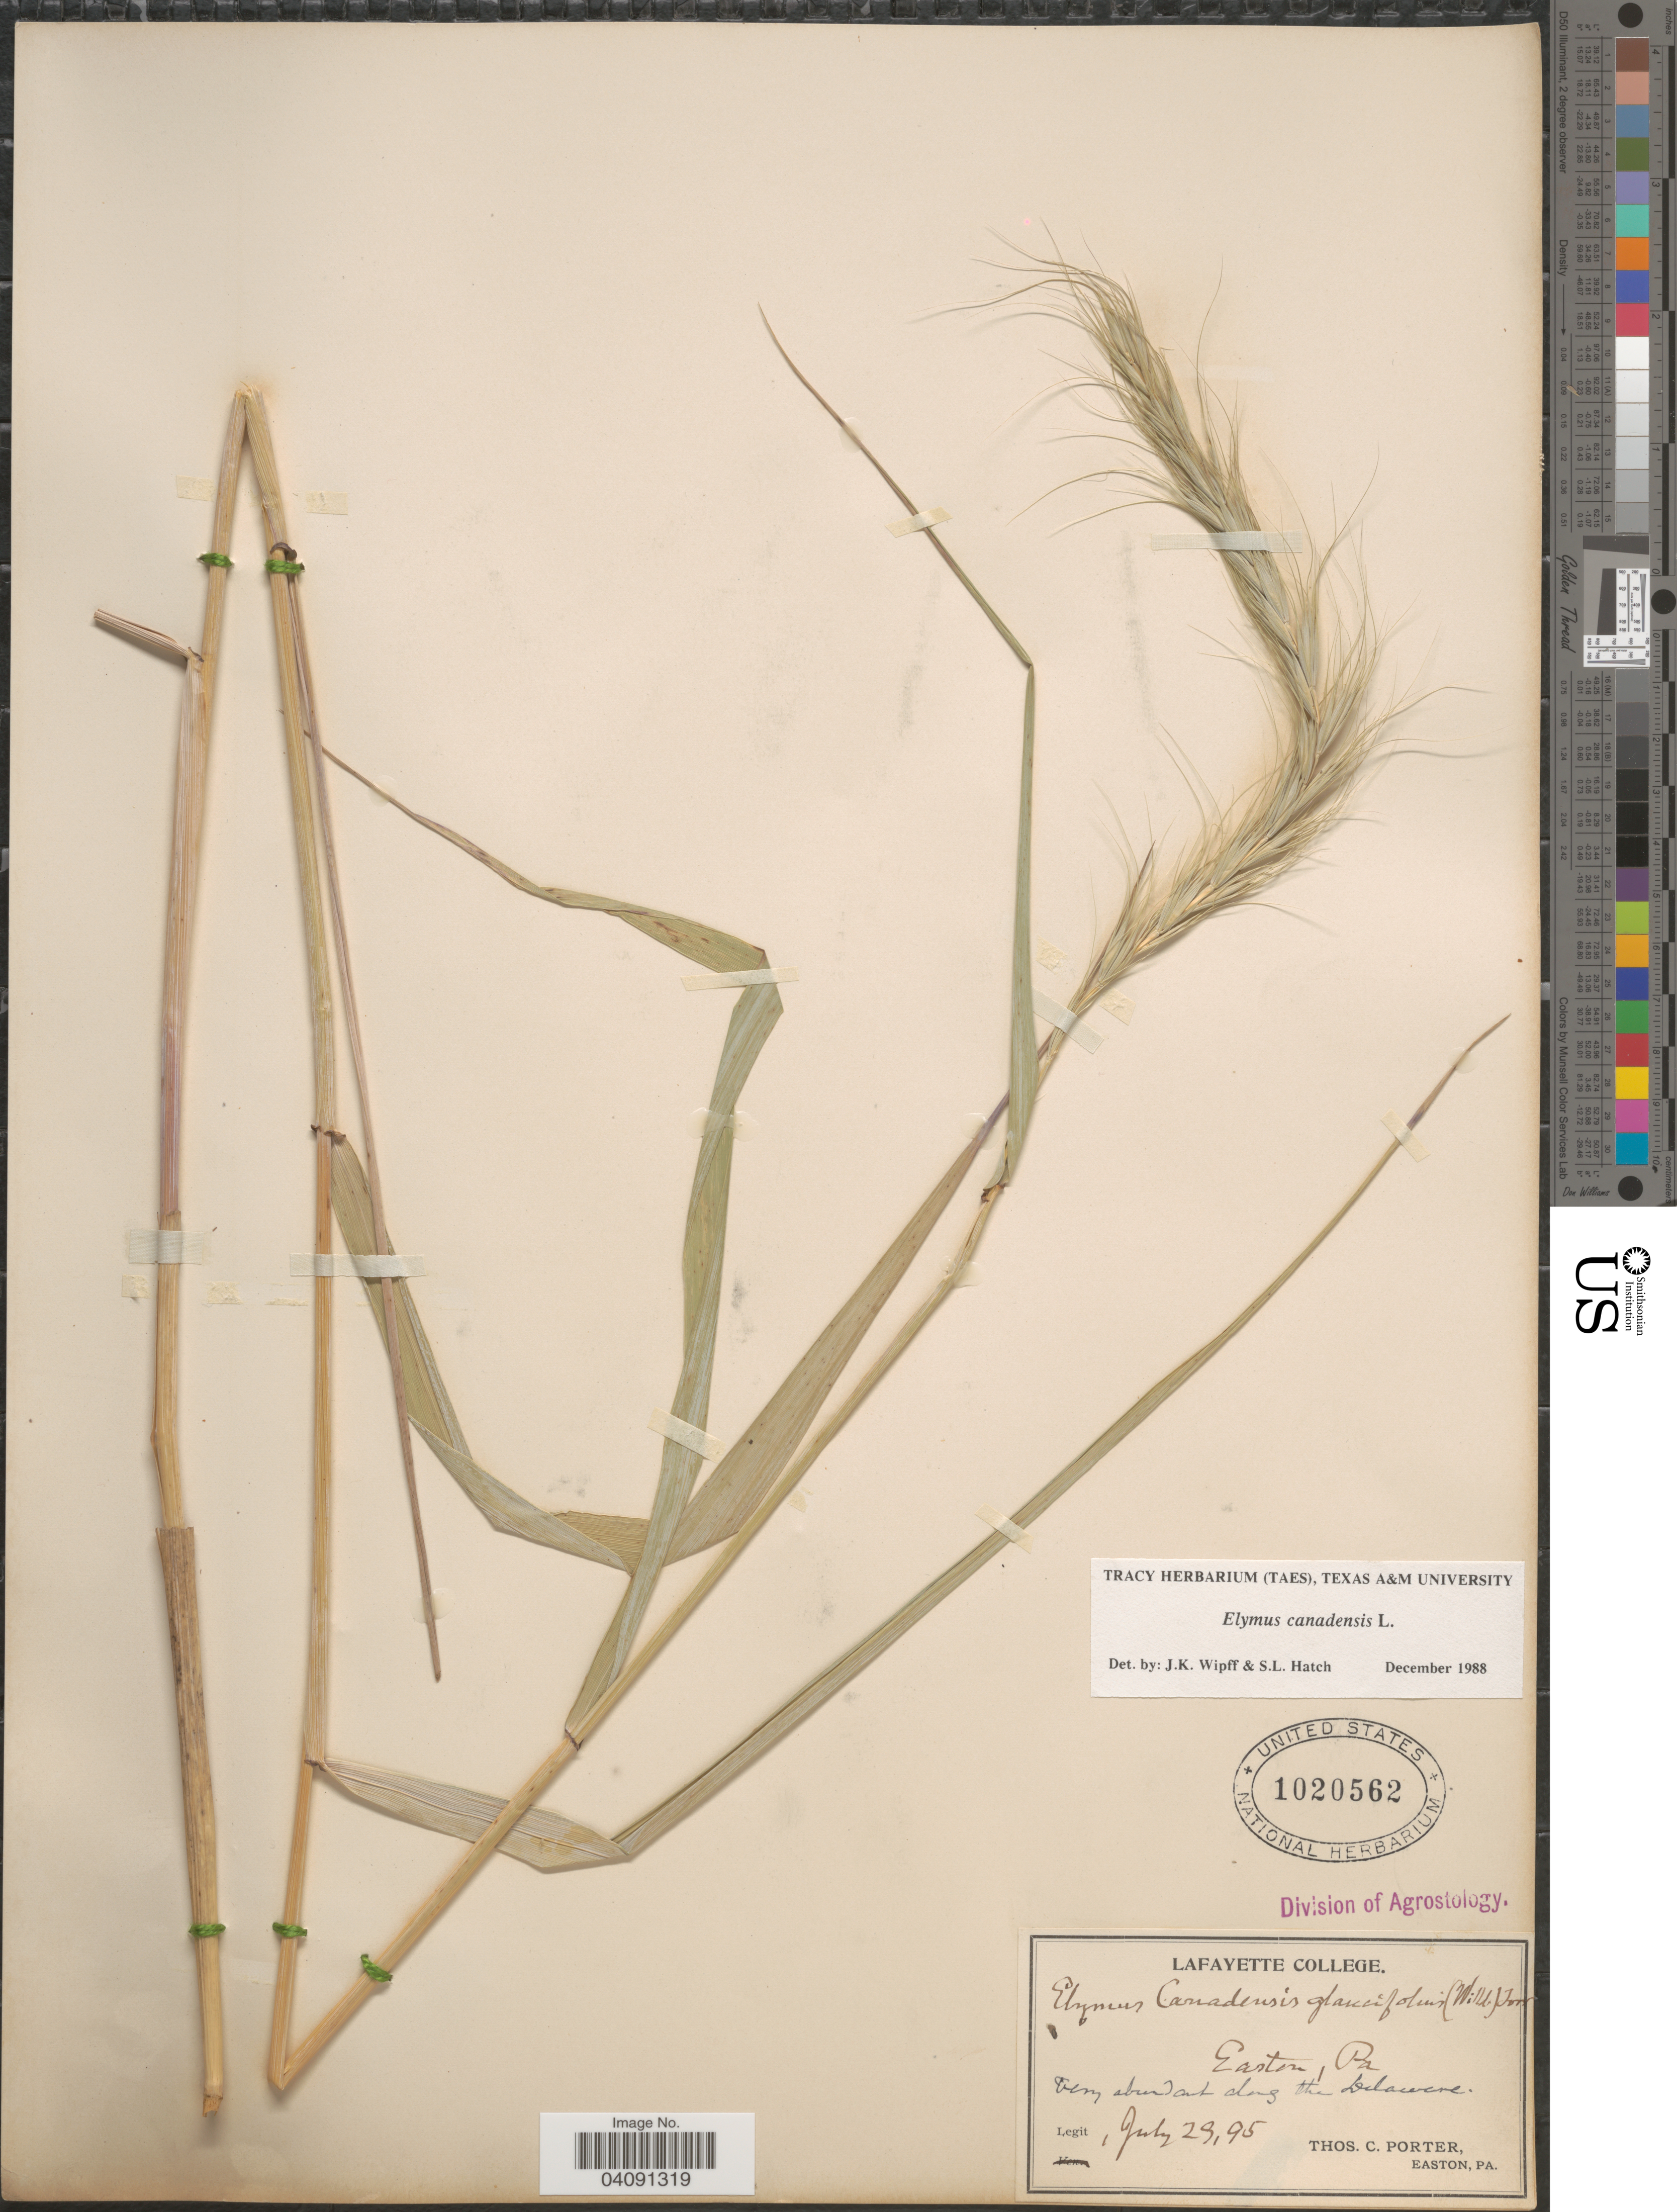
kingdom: Plantae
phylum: Tracheophyta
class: Liliopsida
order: Poales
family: Poaceae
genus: Elymus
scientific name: Elymus canadensis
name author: L.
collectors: T. Porter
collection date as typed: Transcribed d/m/y: 23/7/95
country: United States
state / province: Pennsylvania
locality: Easton. Very abundant along the Delaware.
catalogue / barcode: US 1020562